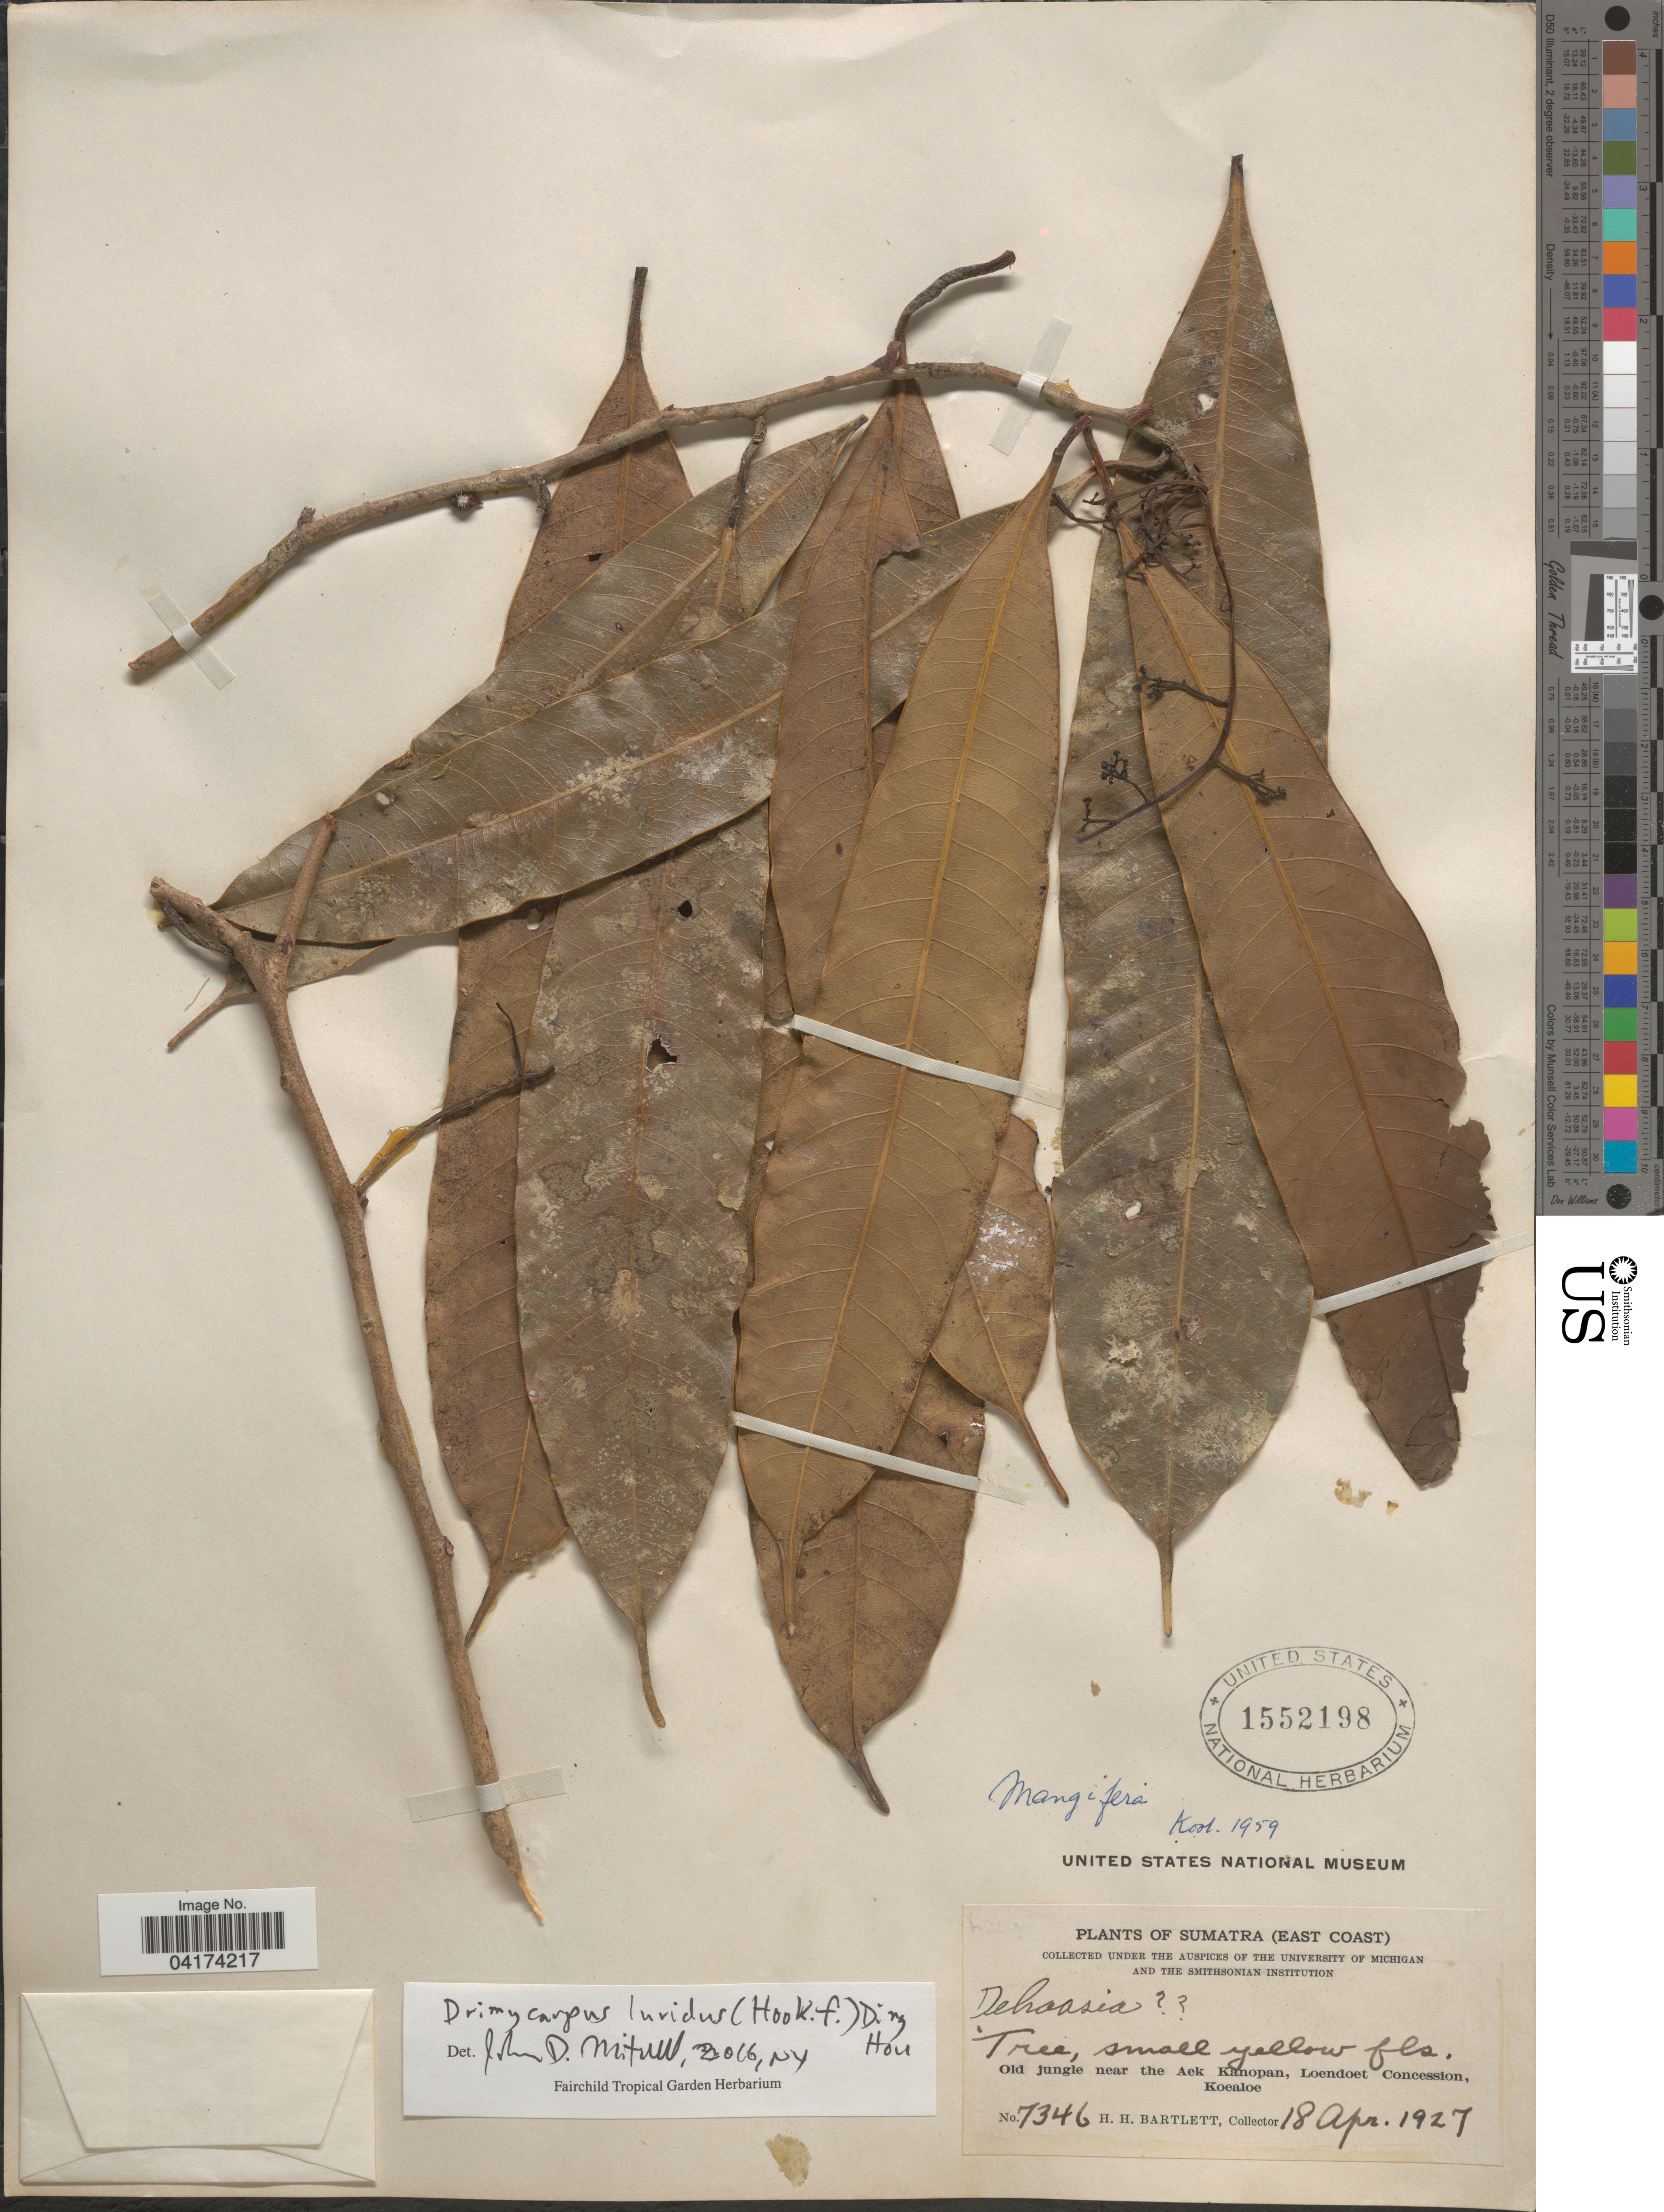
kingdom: Plantae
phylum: Tracheophyta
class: Magnoliopsida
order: Sapindales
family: Anacardiaceae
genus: Drimycarpus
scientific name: Drimycarpus luridus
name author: (Hook. f.) Ding Hou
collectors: H. H. Bartlett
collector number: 7346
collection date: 1927-04-18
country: Indonesia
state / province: Sumatra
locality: (East Coast). Old jungle near the Aek Kanopan, Loendoet Concession, Koealoe.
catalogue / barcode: US 1552198